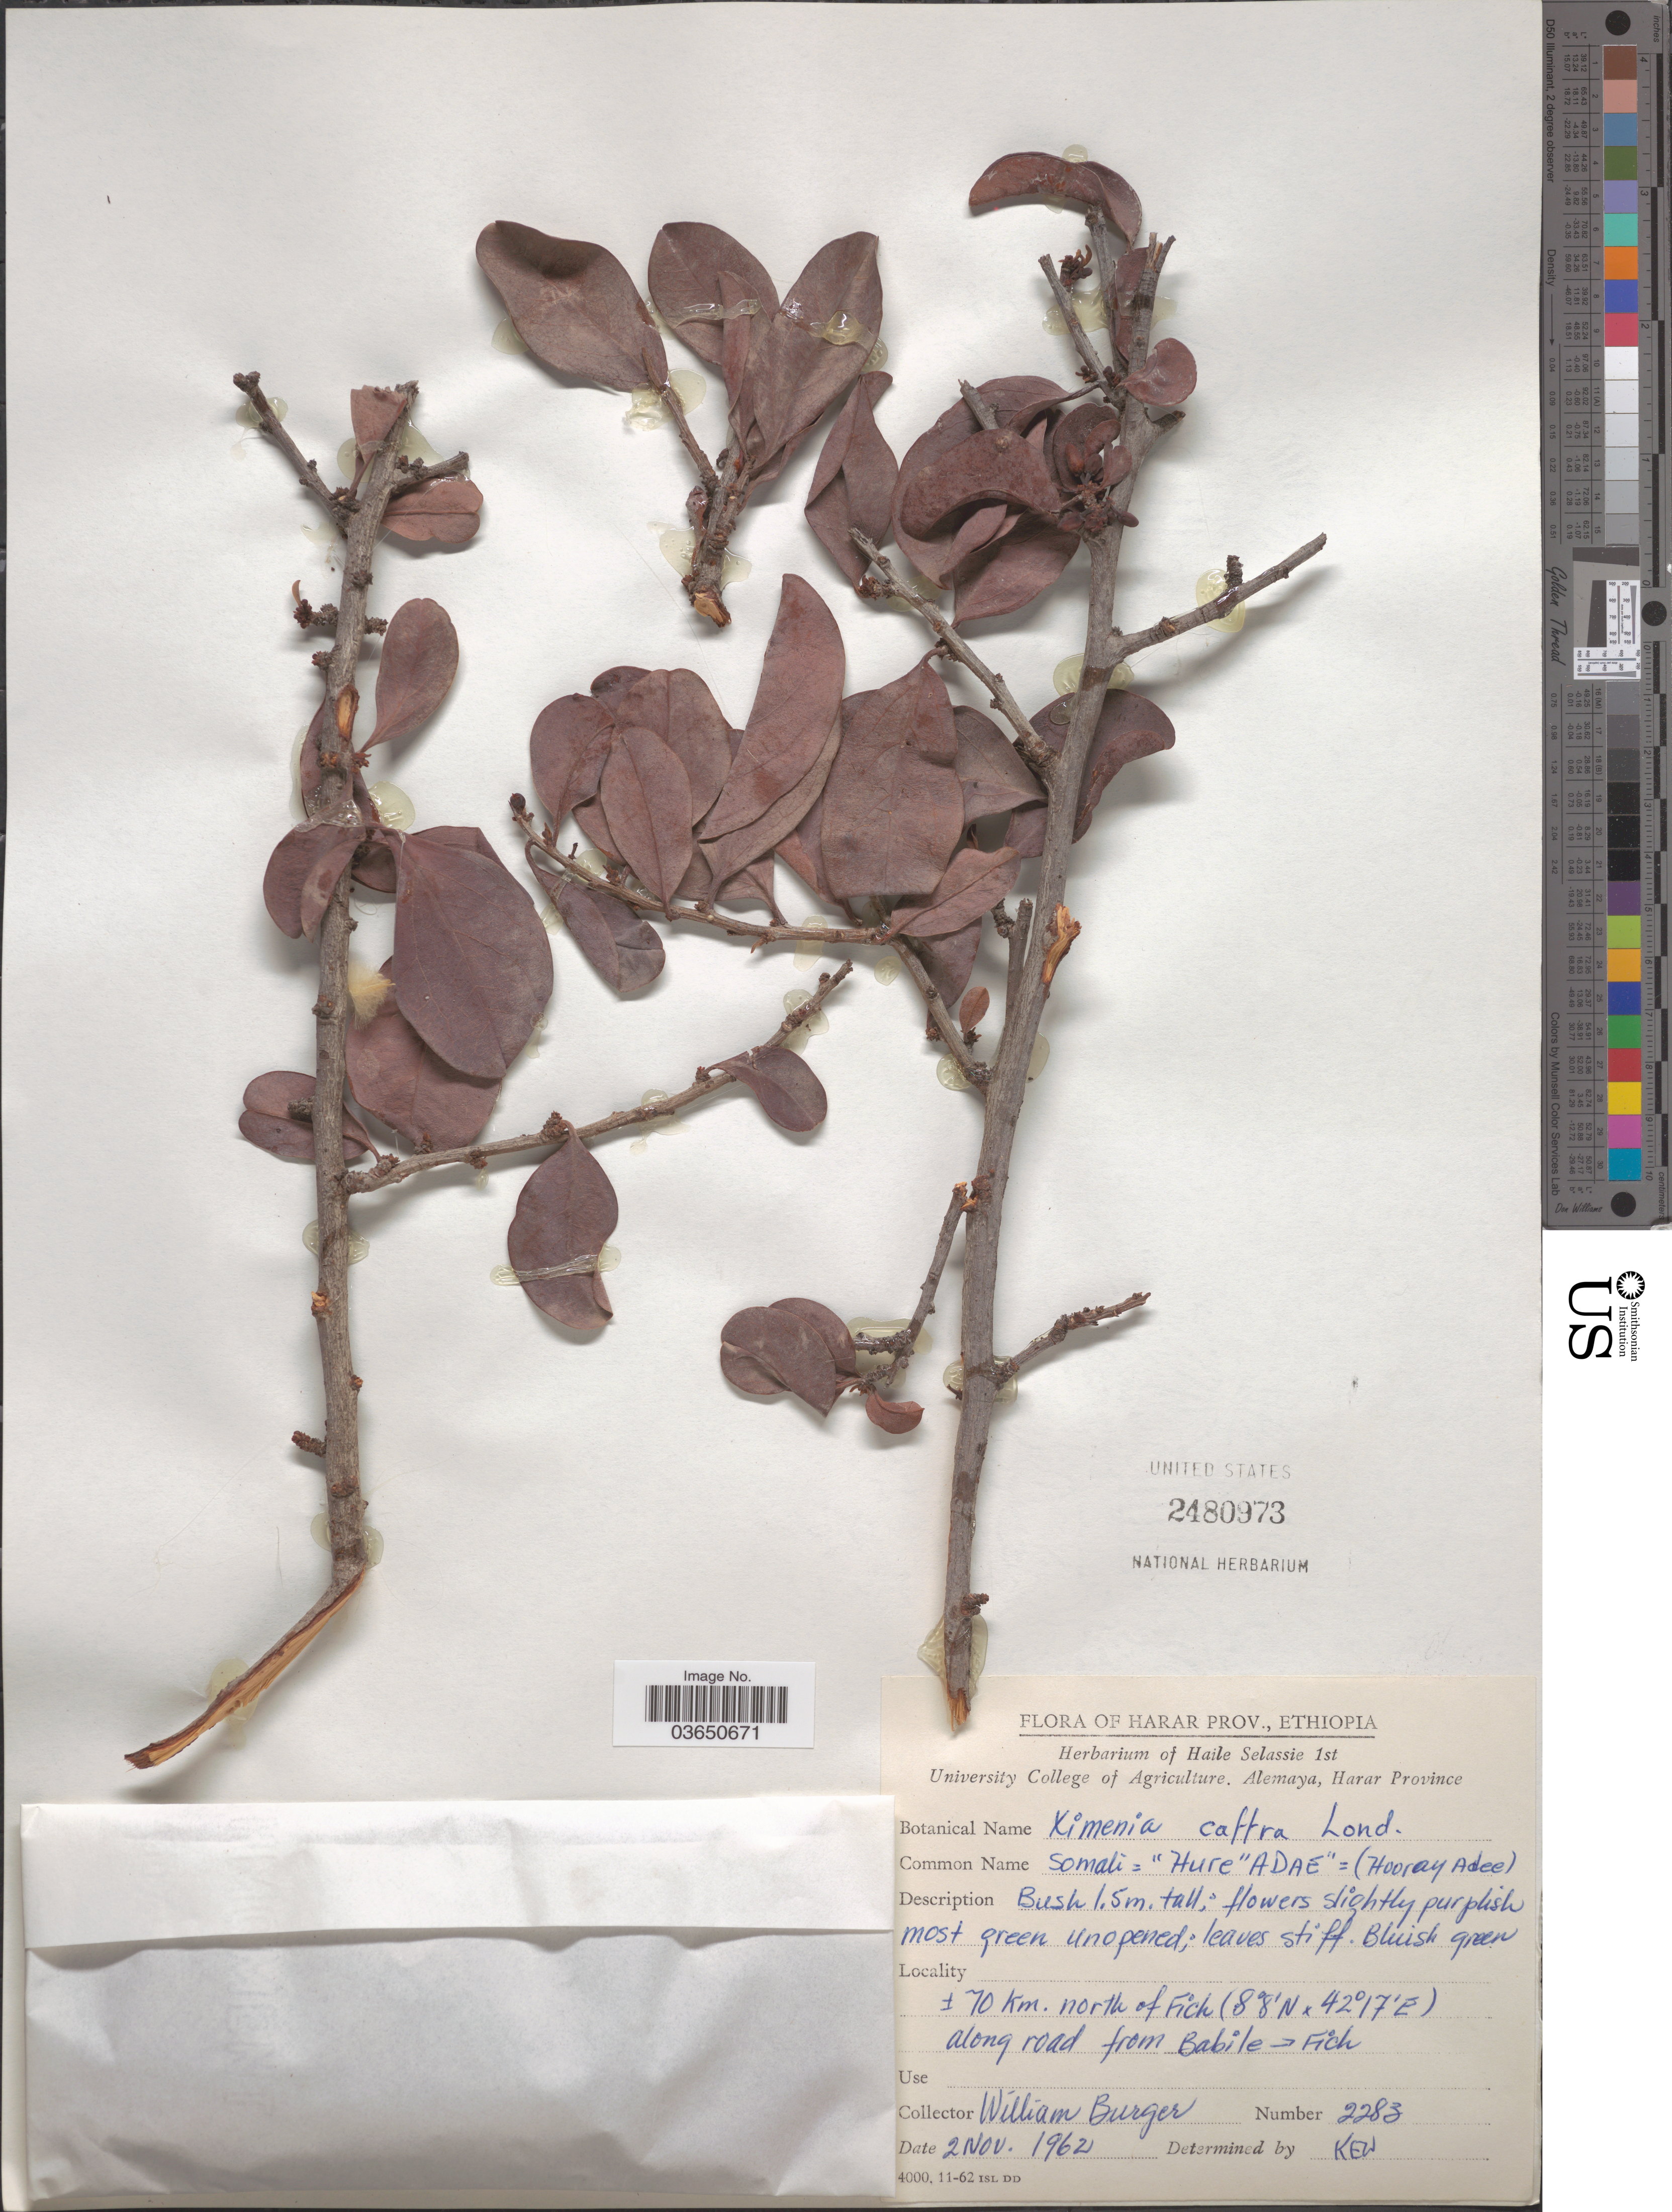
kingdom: Plantae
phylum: Tracheophyta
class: Magnoliopsida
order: Santalales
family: Ximeniaceae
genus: Ximenia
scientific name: Ximenia caffra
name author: Sond.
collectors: W. Burger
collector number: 2283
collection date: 1962-11-02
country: Ethiopia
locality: Harar Prov. ± 70 Km. north of Fich, along road from Babile -> Fich.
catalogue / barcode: US 2480973